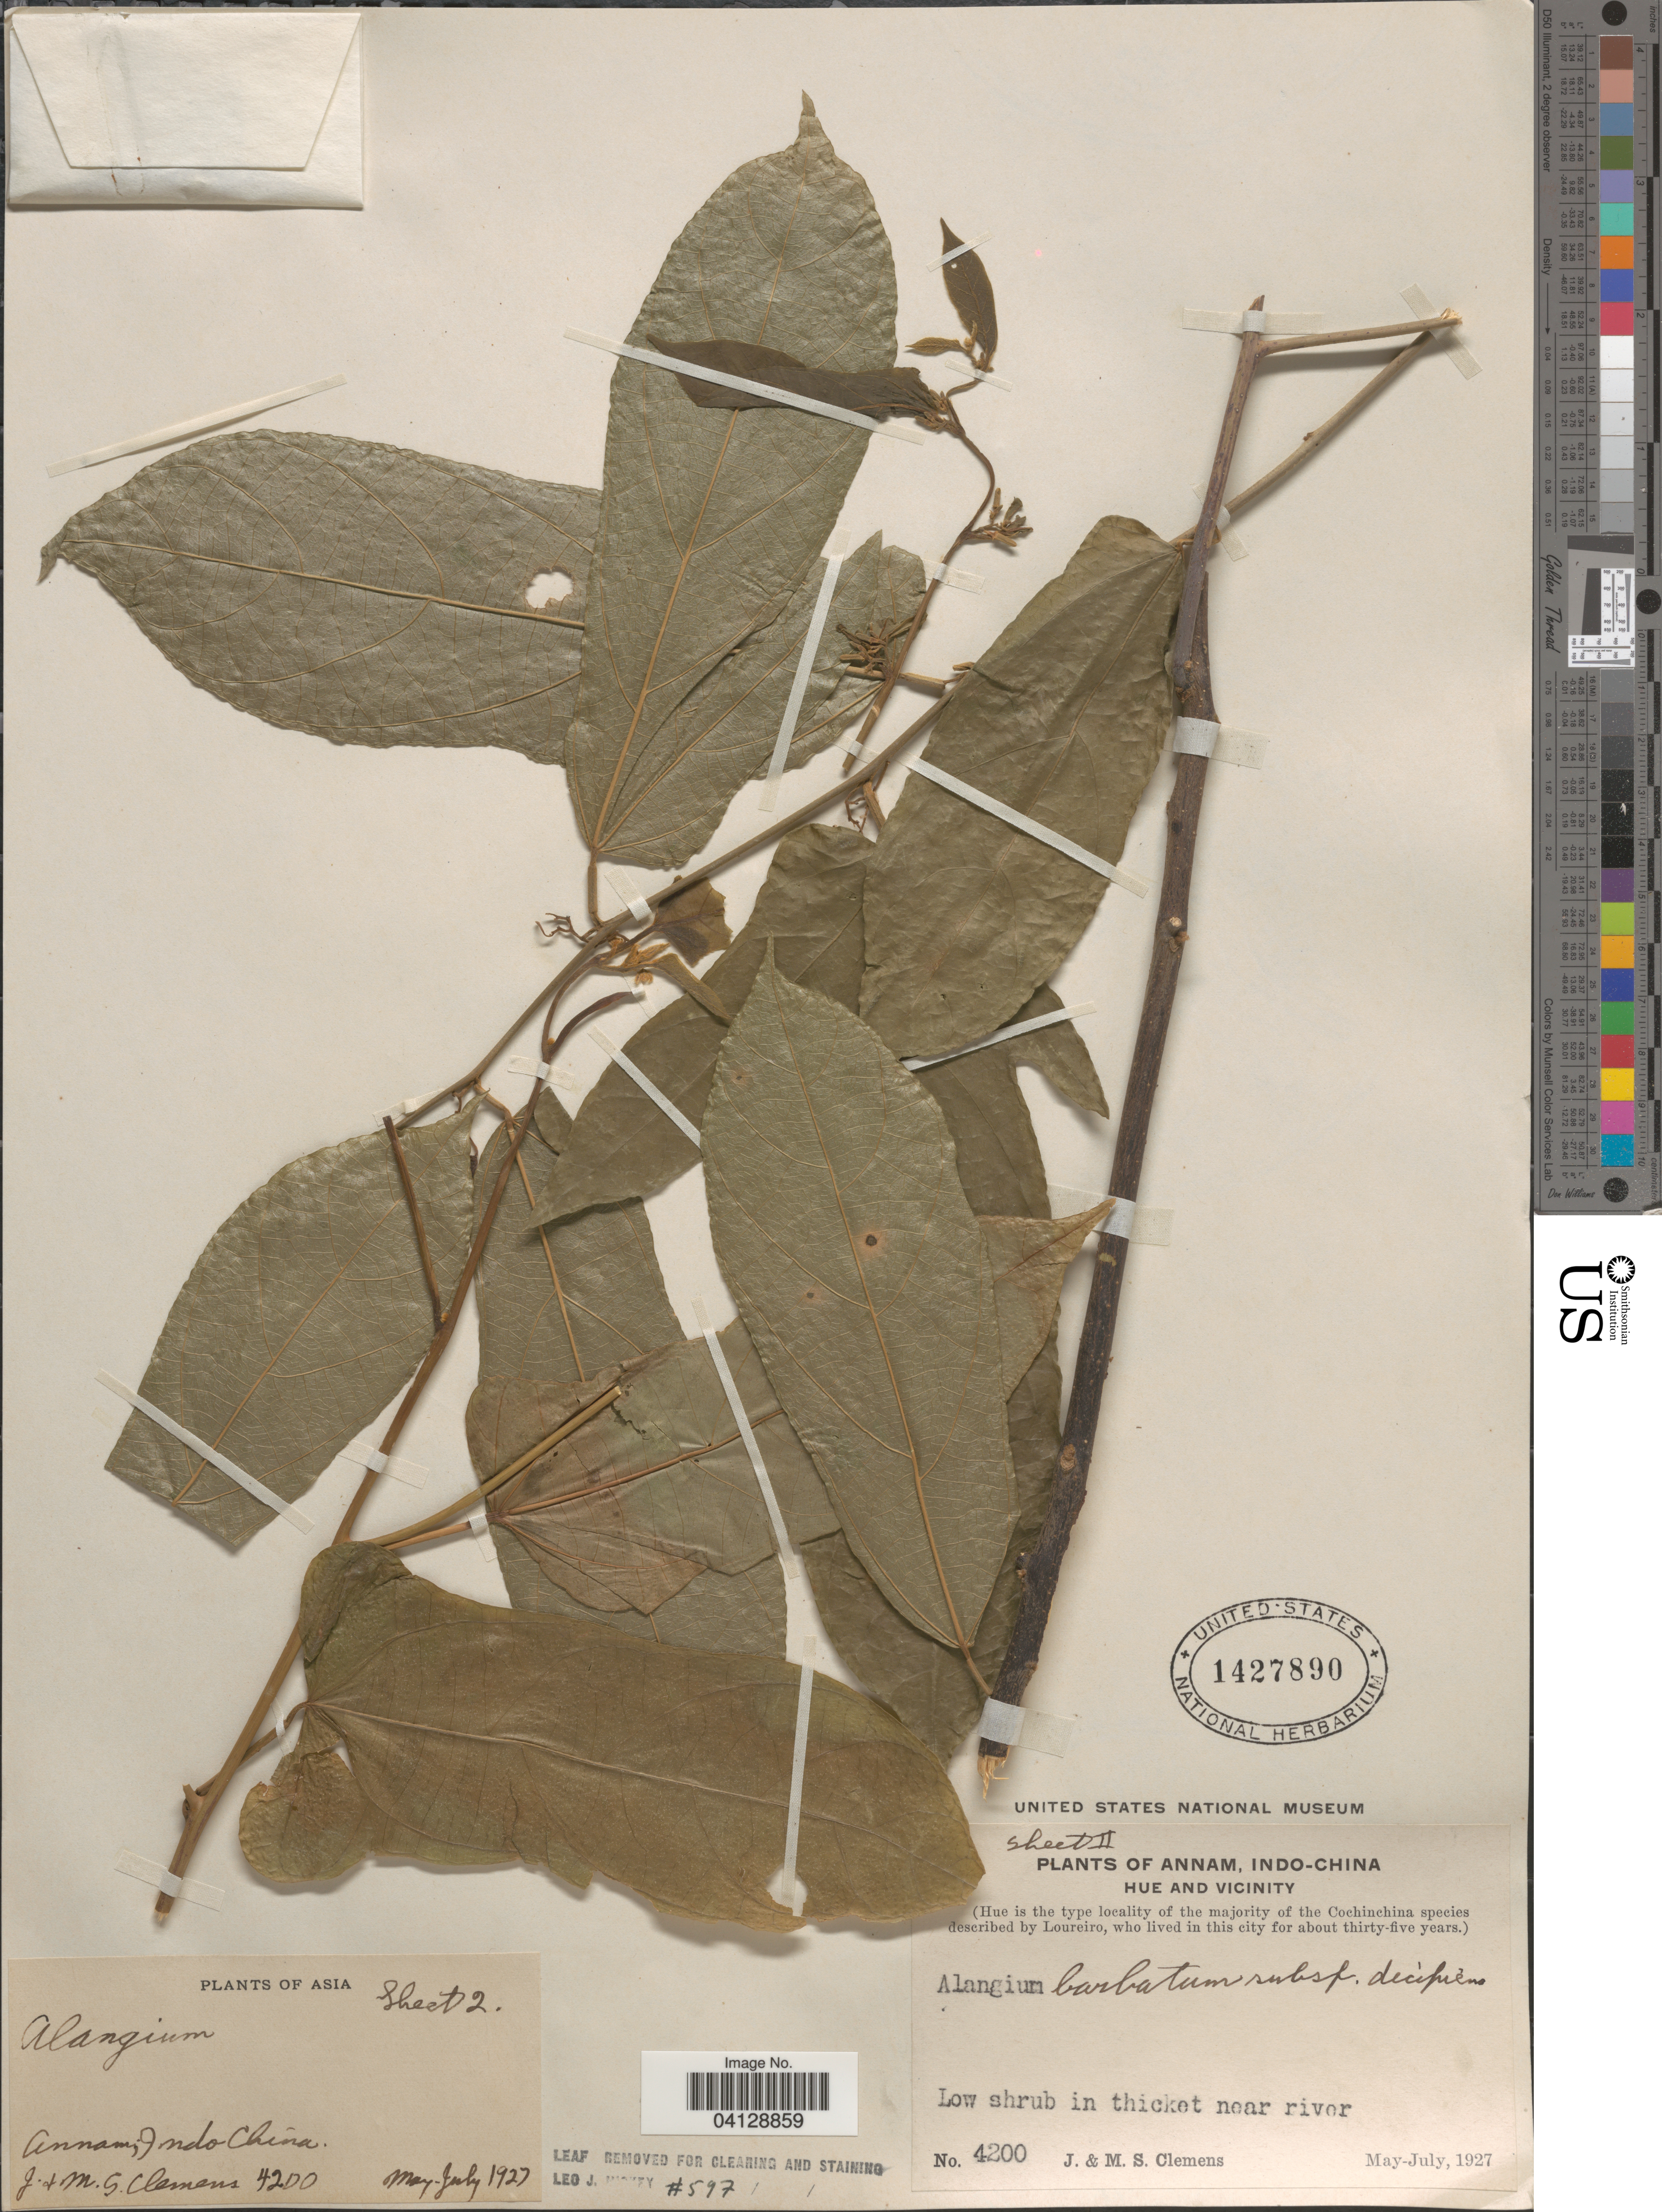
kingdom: Plantae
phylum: Tracheophyta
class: Magnoliopsida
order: Cornales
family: Cornaceae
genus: Alangium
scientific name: Alangium barbatum subsp. decipiens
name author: (Evrard) Bloemb.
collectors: J. Clemens & M. S. Clemens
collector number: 4200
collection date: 1927-05/1927-07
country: Vietnam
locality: Annam, Indo-China. Hue and vicinity.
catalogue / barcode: US 1427890